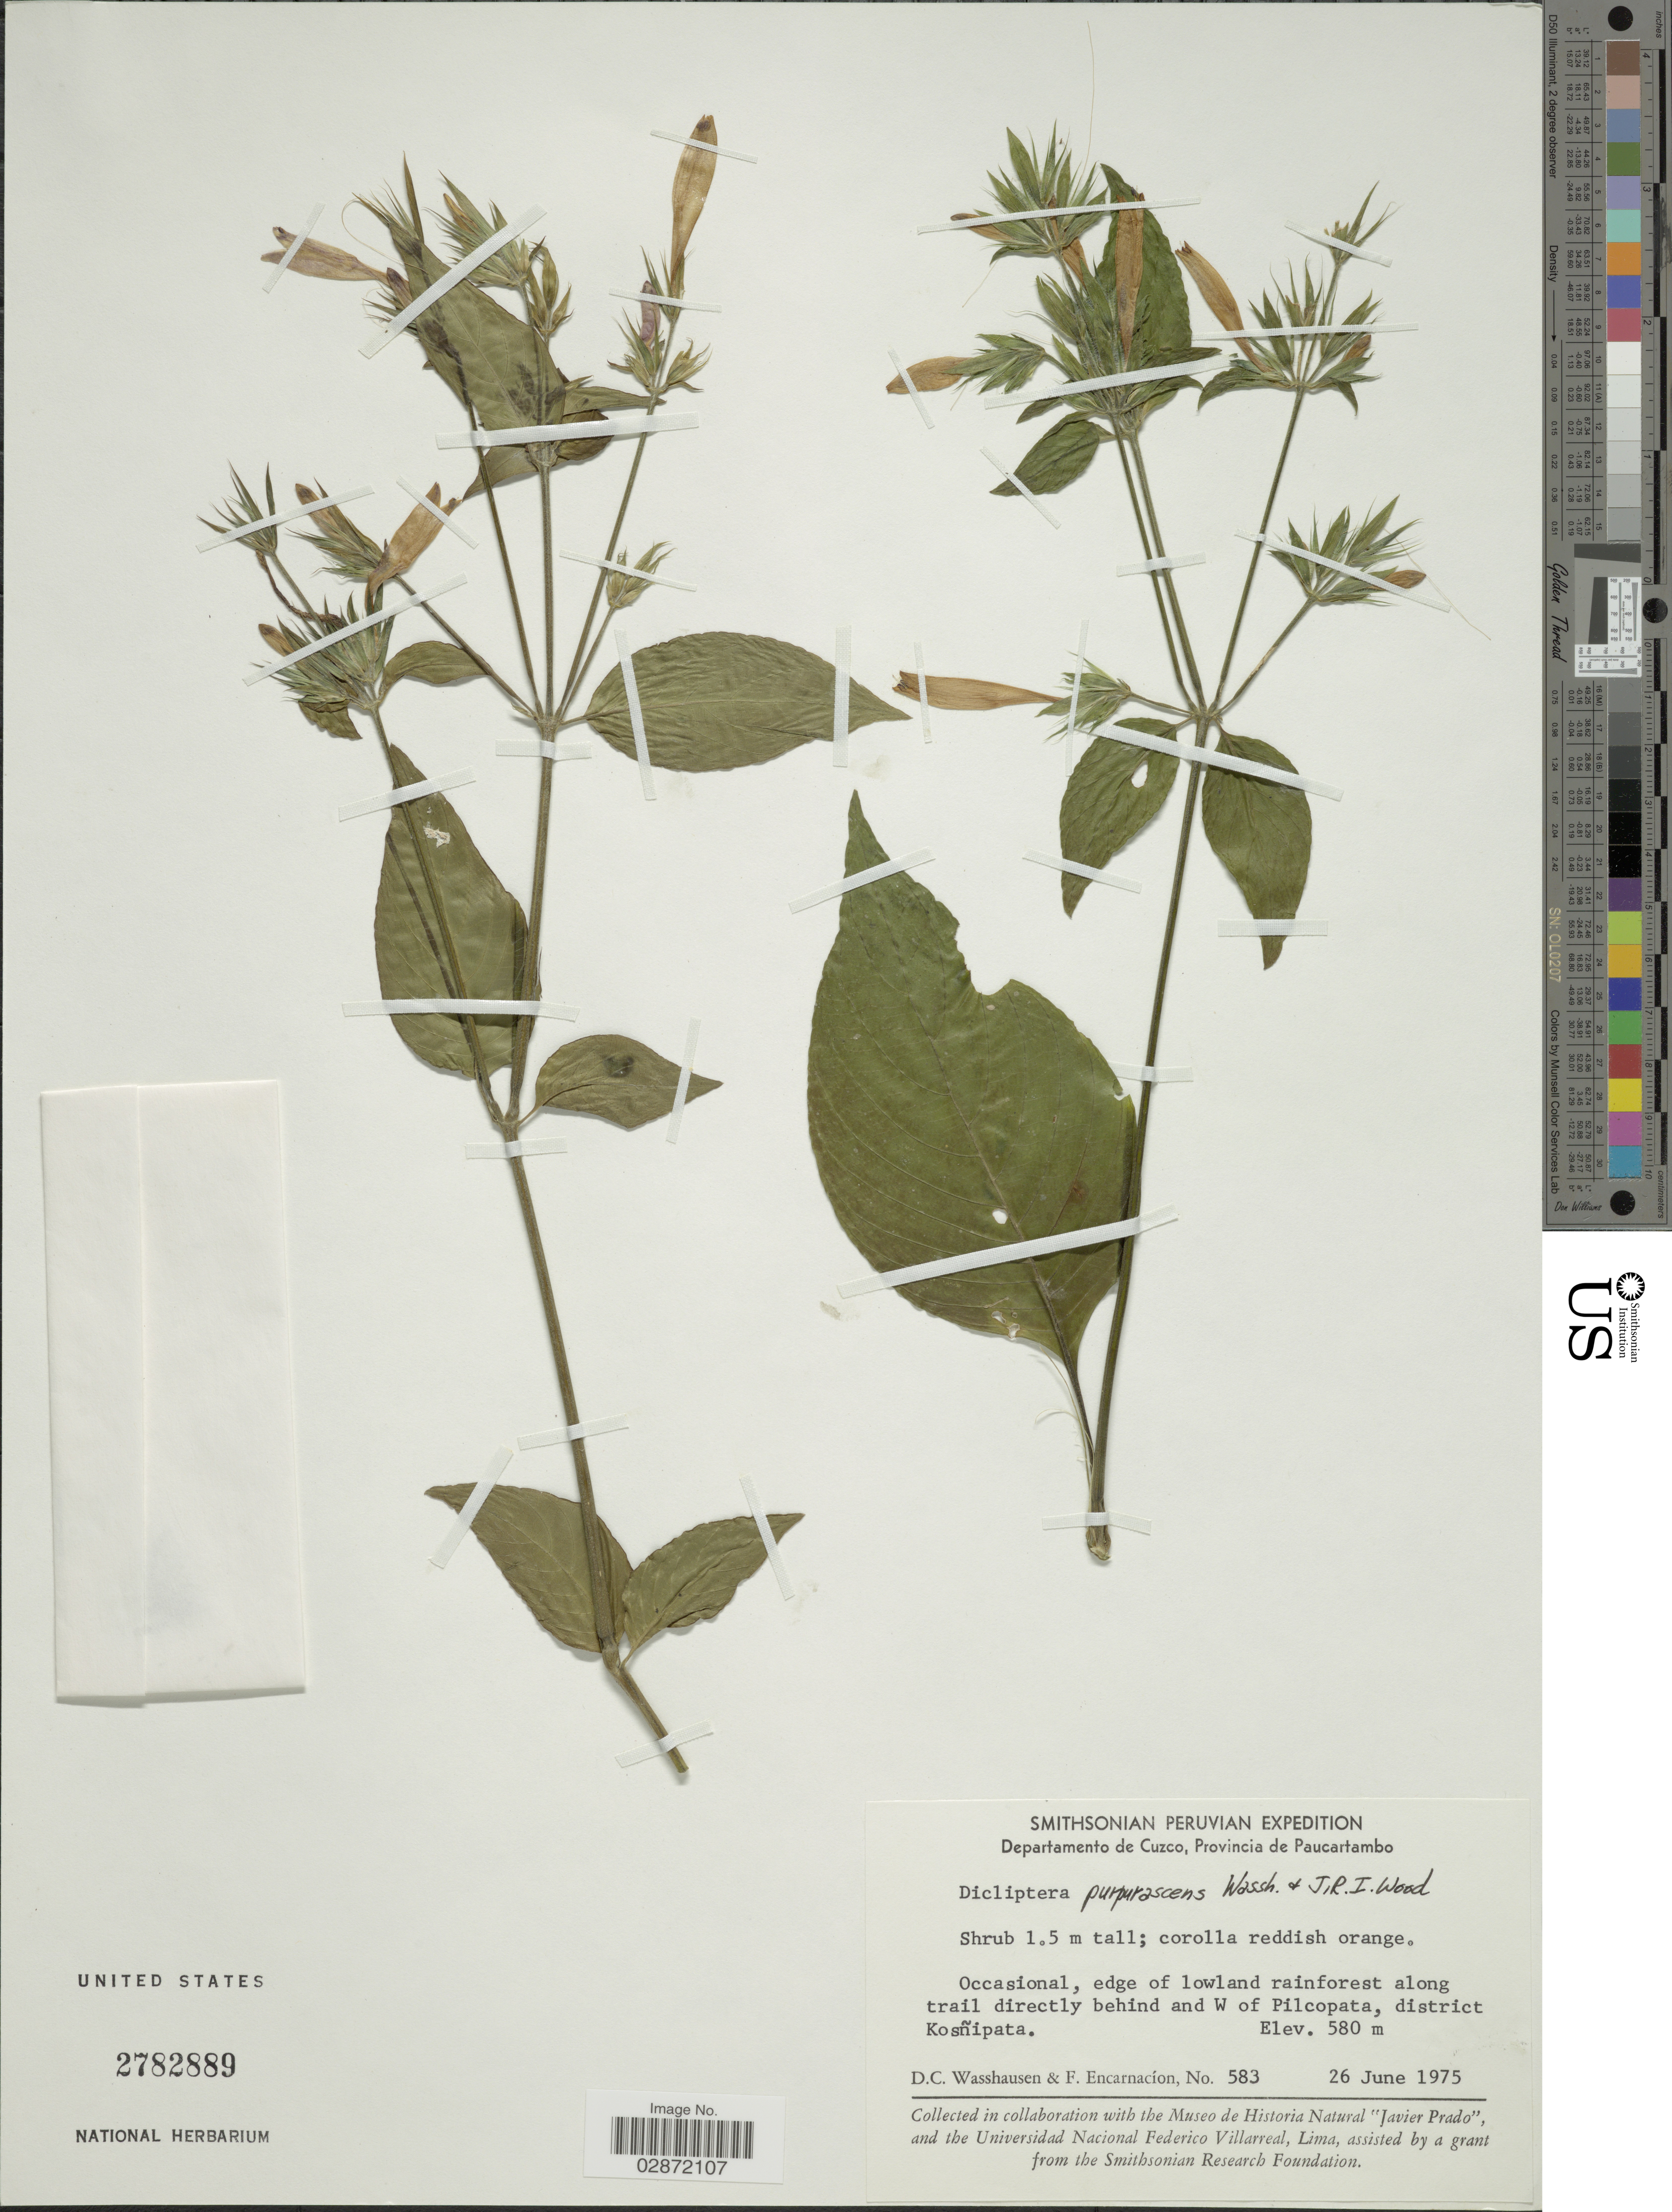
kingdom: Plantae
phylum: Tracheophyta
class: Magnoliopsida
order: Lamiales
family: Acanthaceae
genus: Dicliptera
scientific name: Dicliptera purpurascens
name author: Wassh. & J.R.I. Wood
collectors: D. C. Wasshausen & F. Encarnación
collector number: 583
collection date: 1975-06-26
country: Peru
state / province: Cusco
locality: Departamento de Cuzco, Provincia de Paucartambo. Occasional, edge of lowland rainforest along trail directly behind and W of Pilcopata, district Kosñipata.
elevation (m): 580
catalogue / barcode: US 2782889